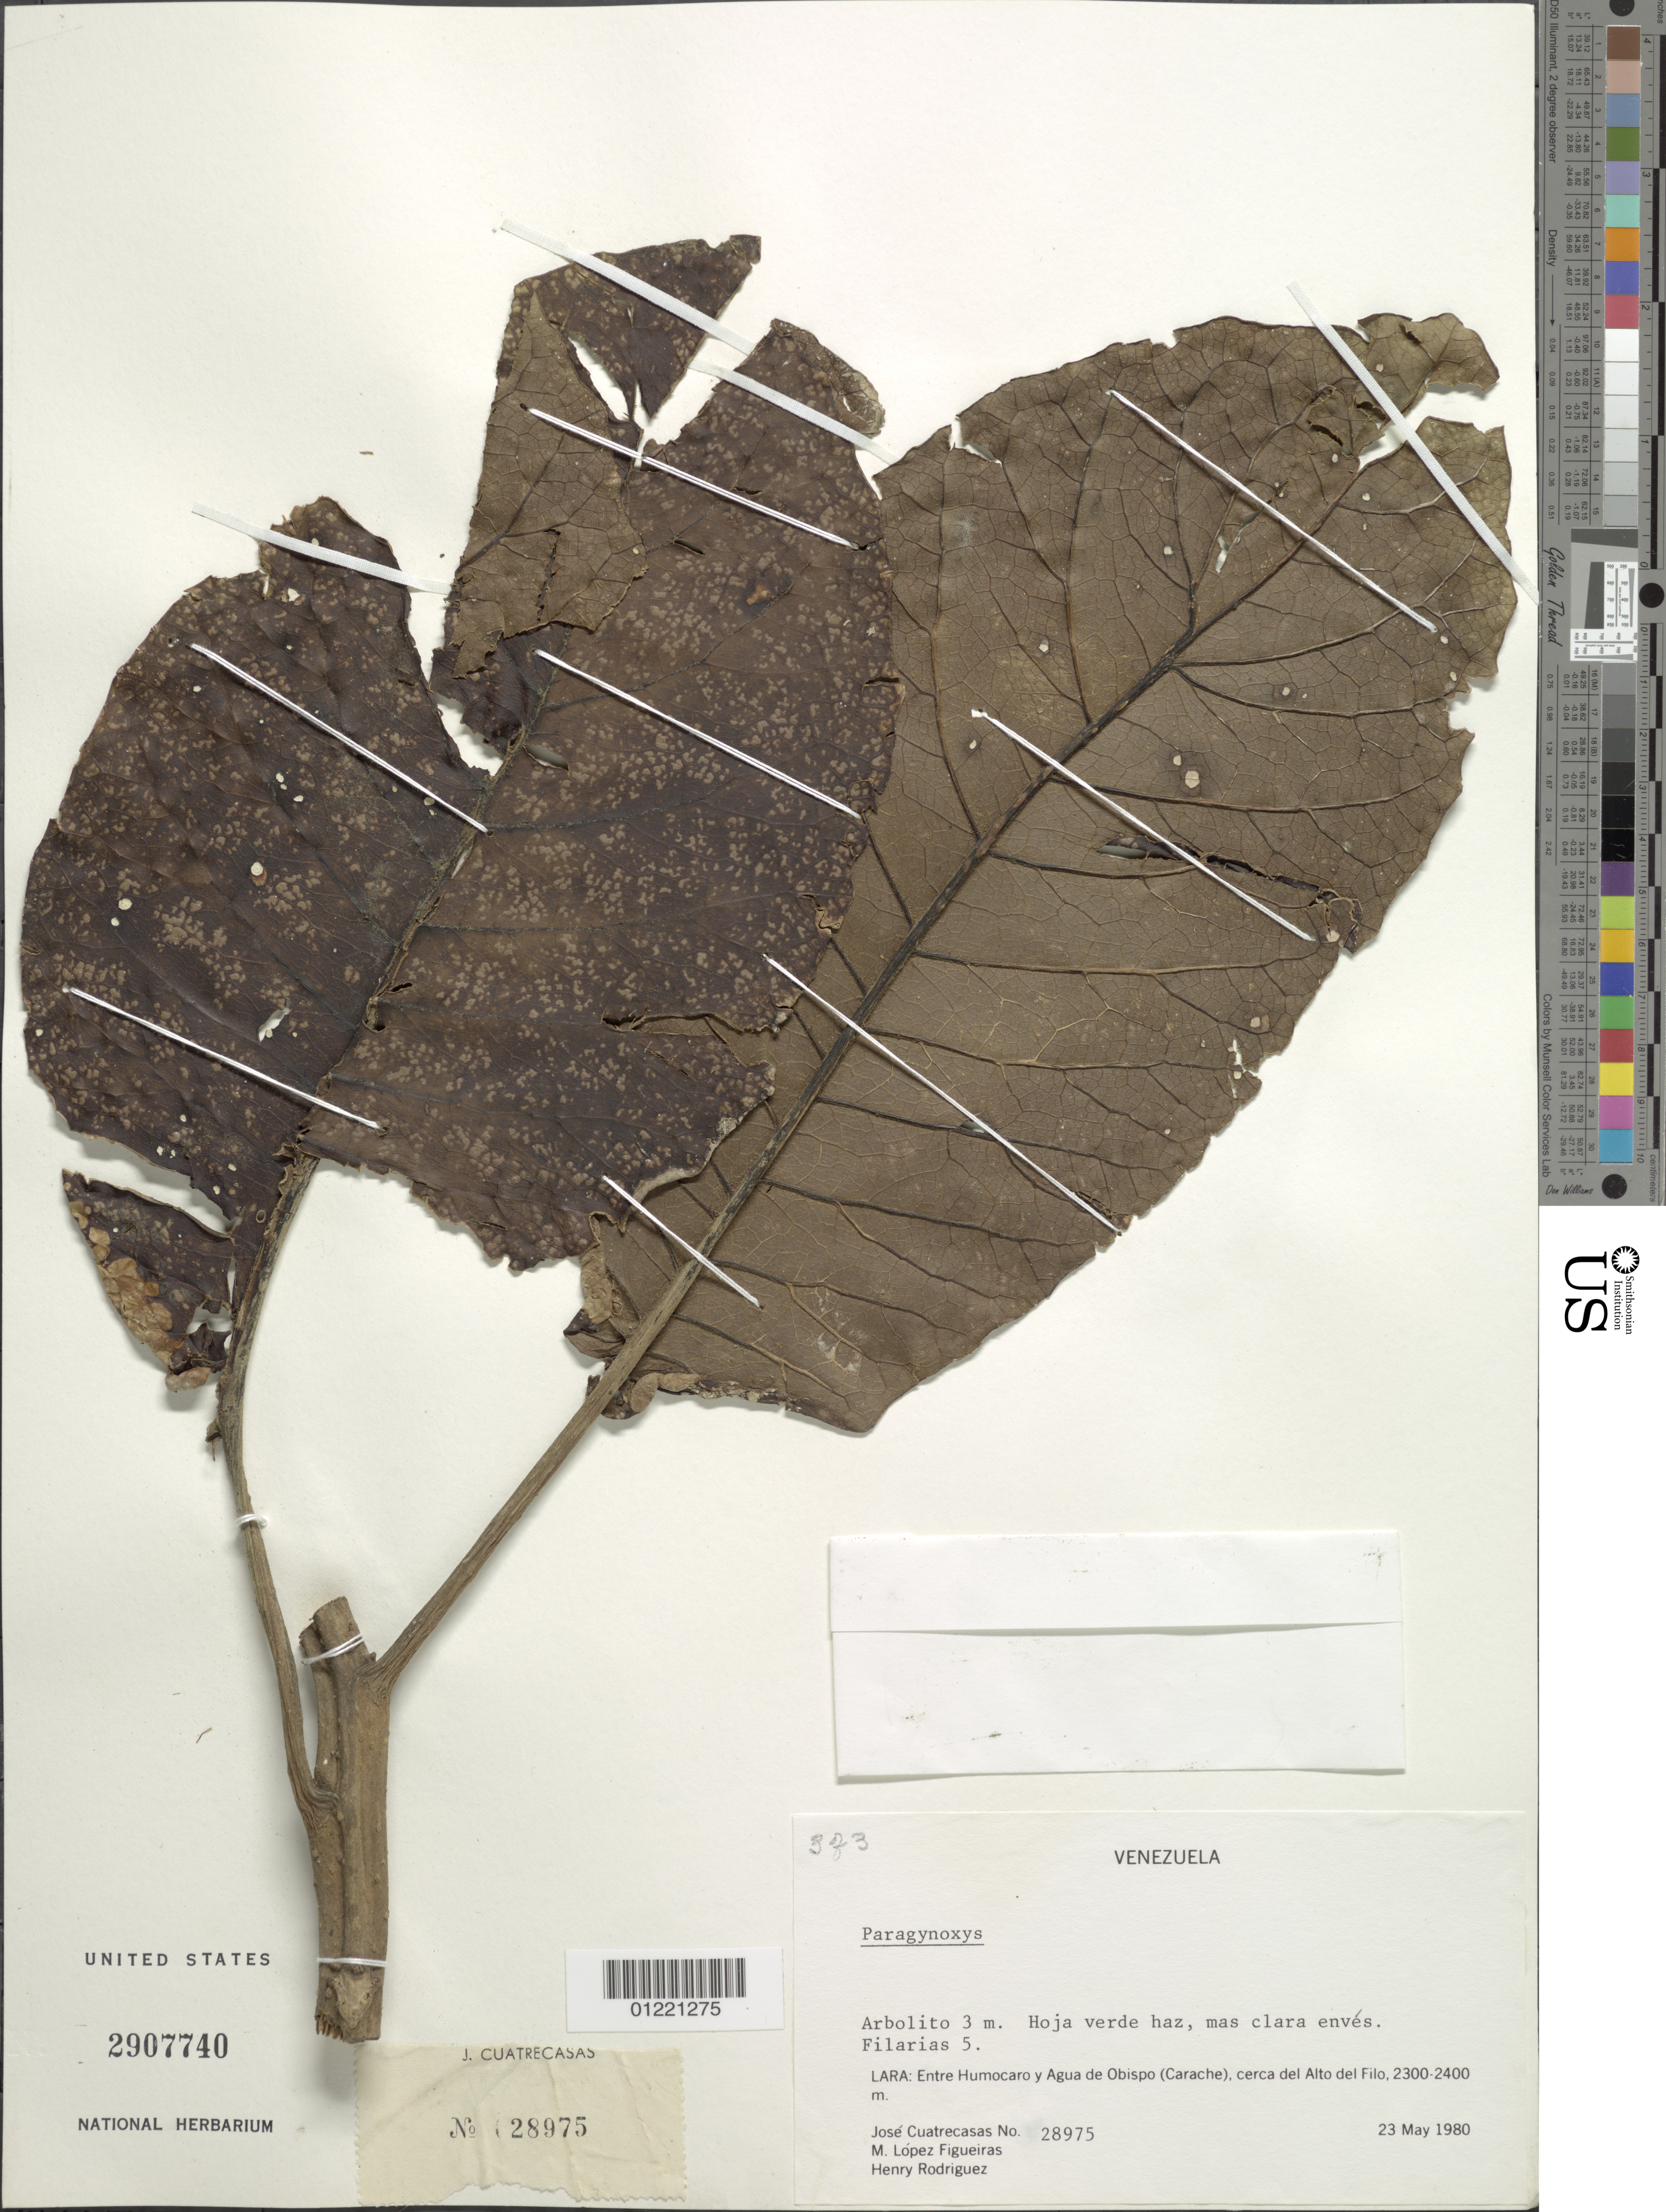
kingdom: Plantae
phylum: Tracheophyta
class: Magnoliopsida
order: Asterales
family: Asteraceae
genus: Paragynoxys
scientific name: Paragynoxys venezuelae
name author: (V.M. Badillo) Cuatrec.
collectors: J. Cuatrecasas, M. López Figueiras & H. Rodriguez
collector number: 28975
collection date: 1980-05-23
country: Venezuela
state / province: Lara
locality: Entre Humocaro y Agua de Obispo (Carache), cerca del Alto del Filo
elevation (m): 2300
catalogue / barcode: US 2907740